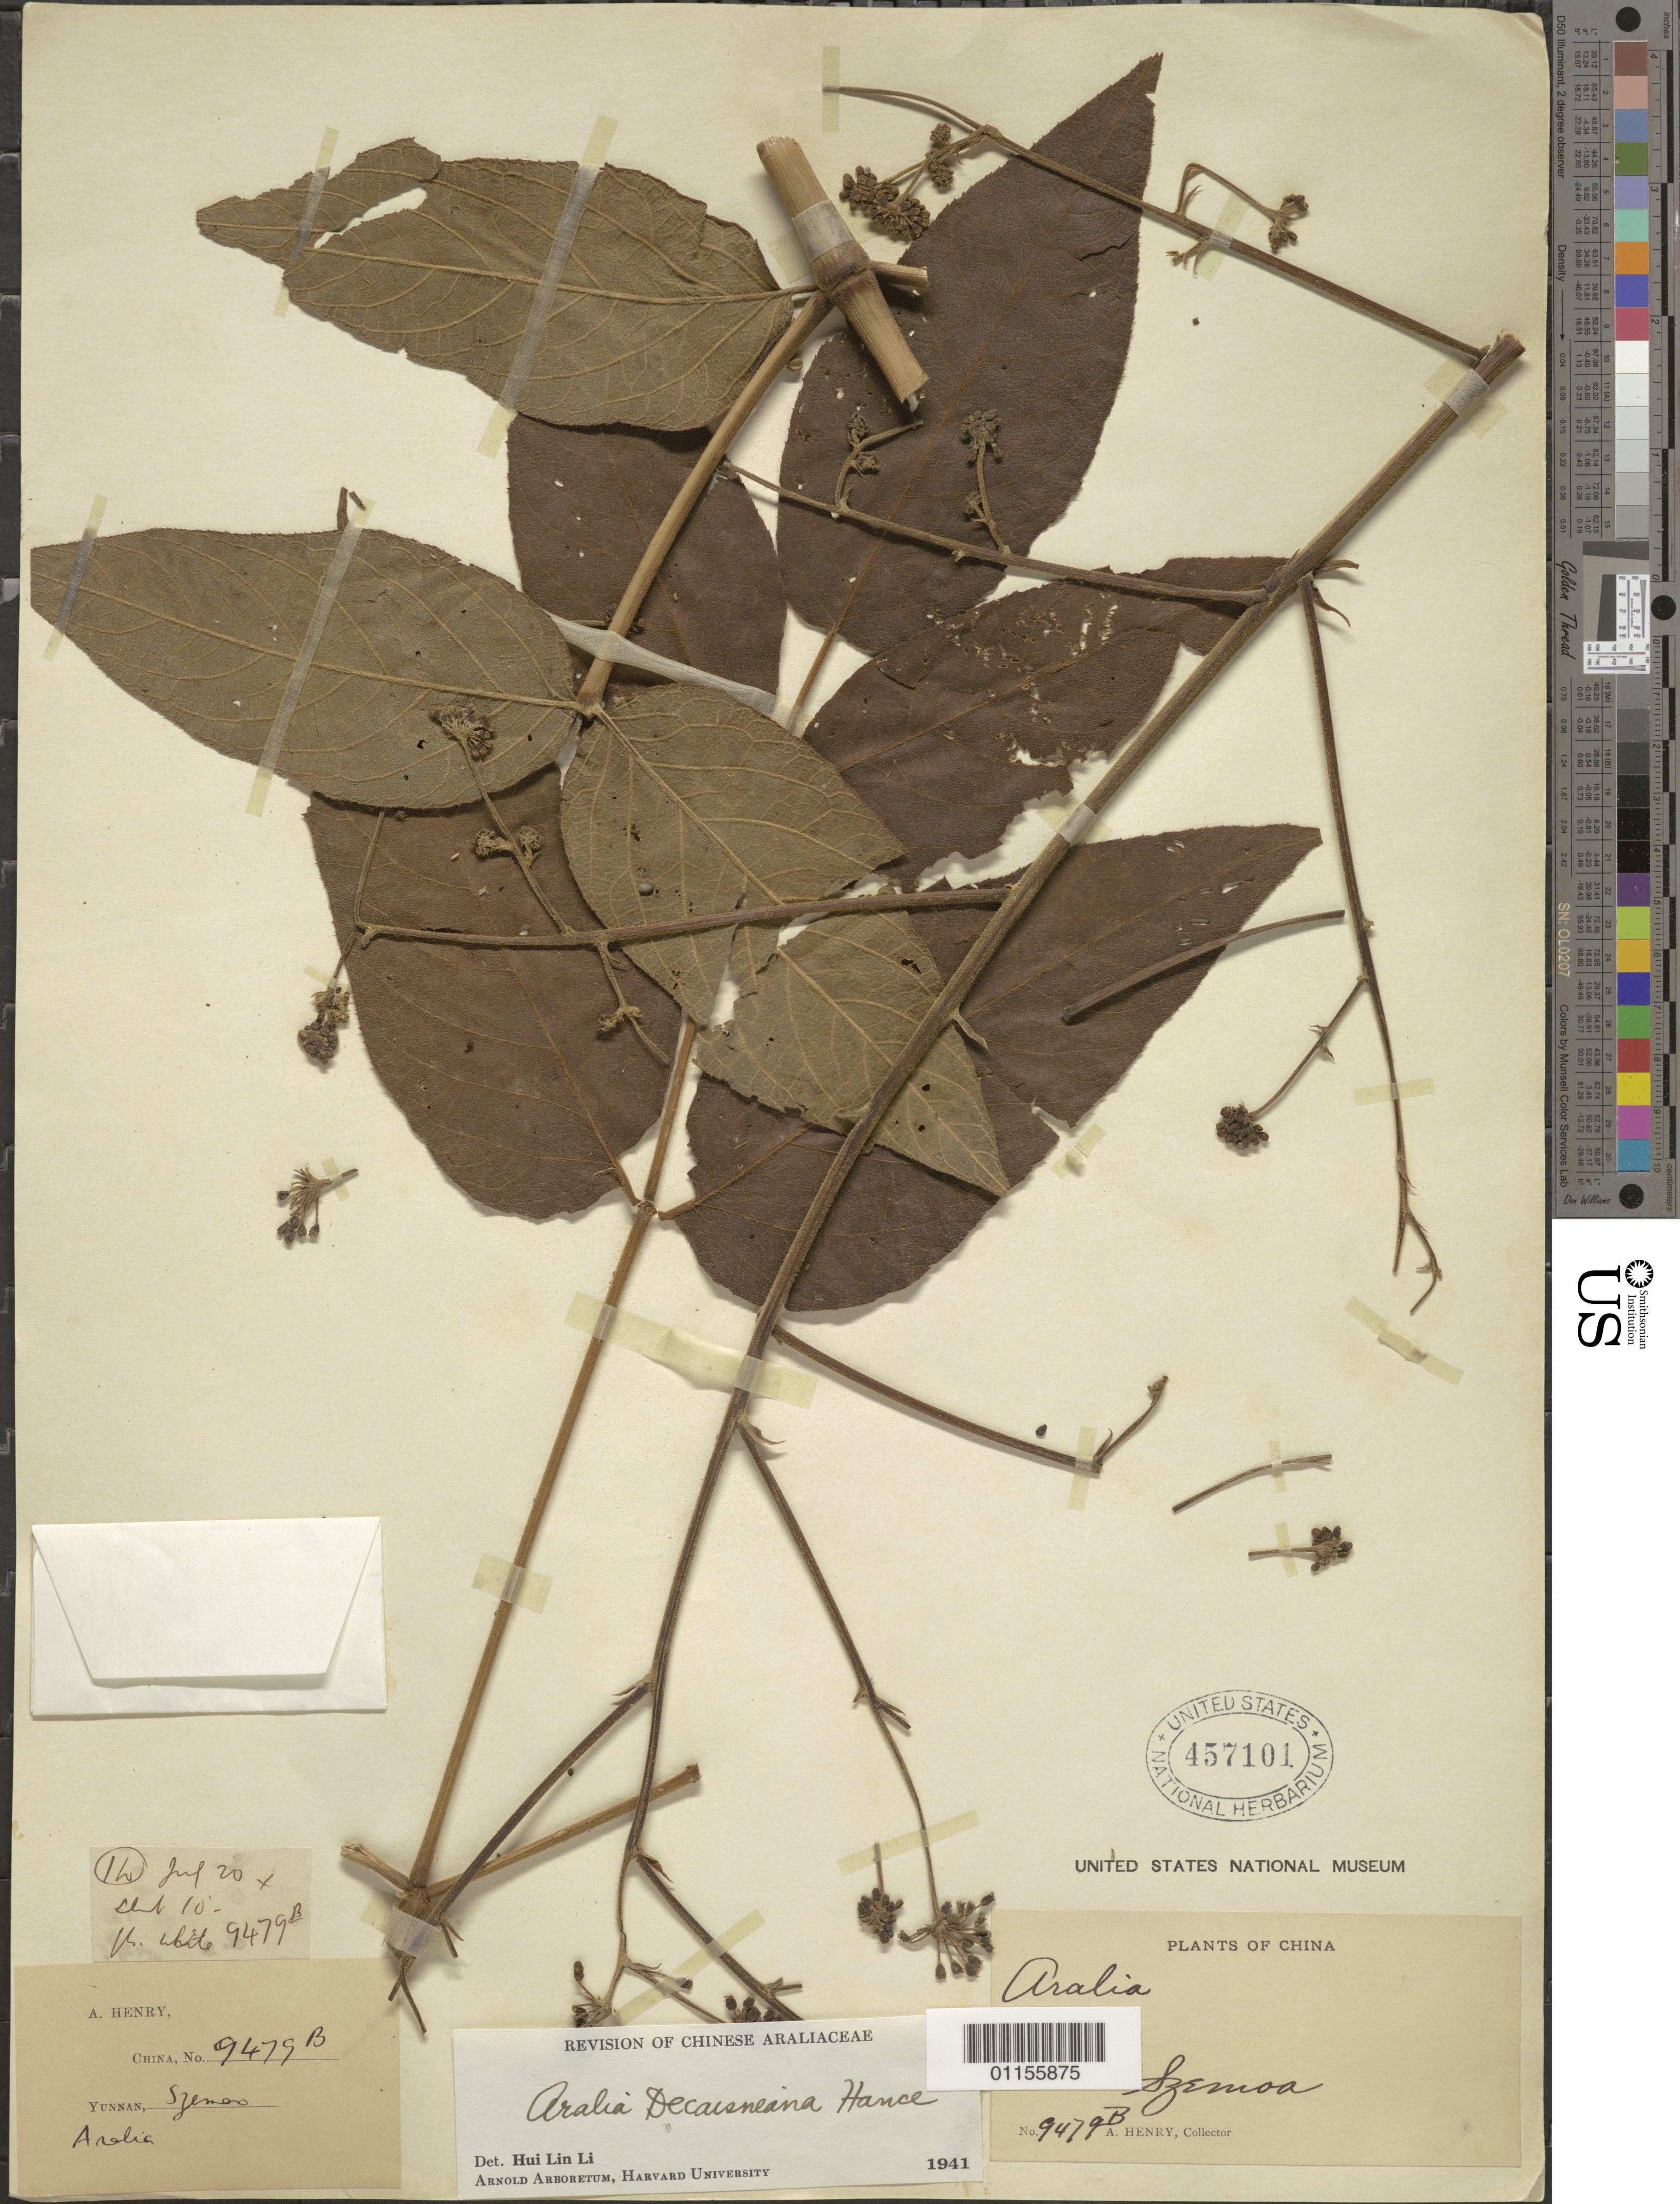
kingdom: Plantae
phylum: Tracheophyta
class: Magnoliopsida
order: Apiales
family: Araliaceae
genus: Aralia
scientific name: Aralia decaisneana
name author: Hance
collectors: A. Henry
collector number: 9479 B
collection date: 1885/1888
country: China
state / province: Yunnan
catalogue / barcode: US 457101